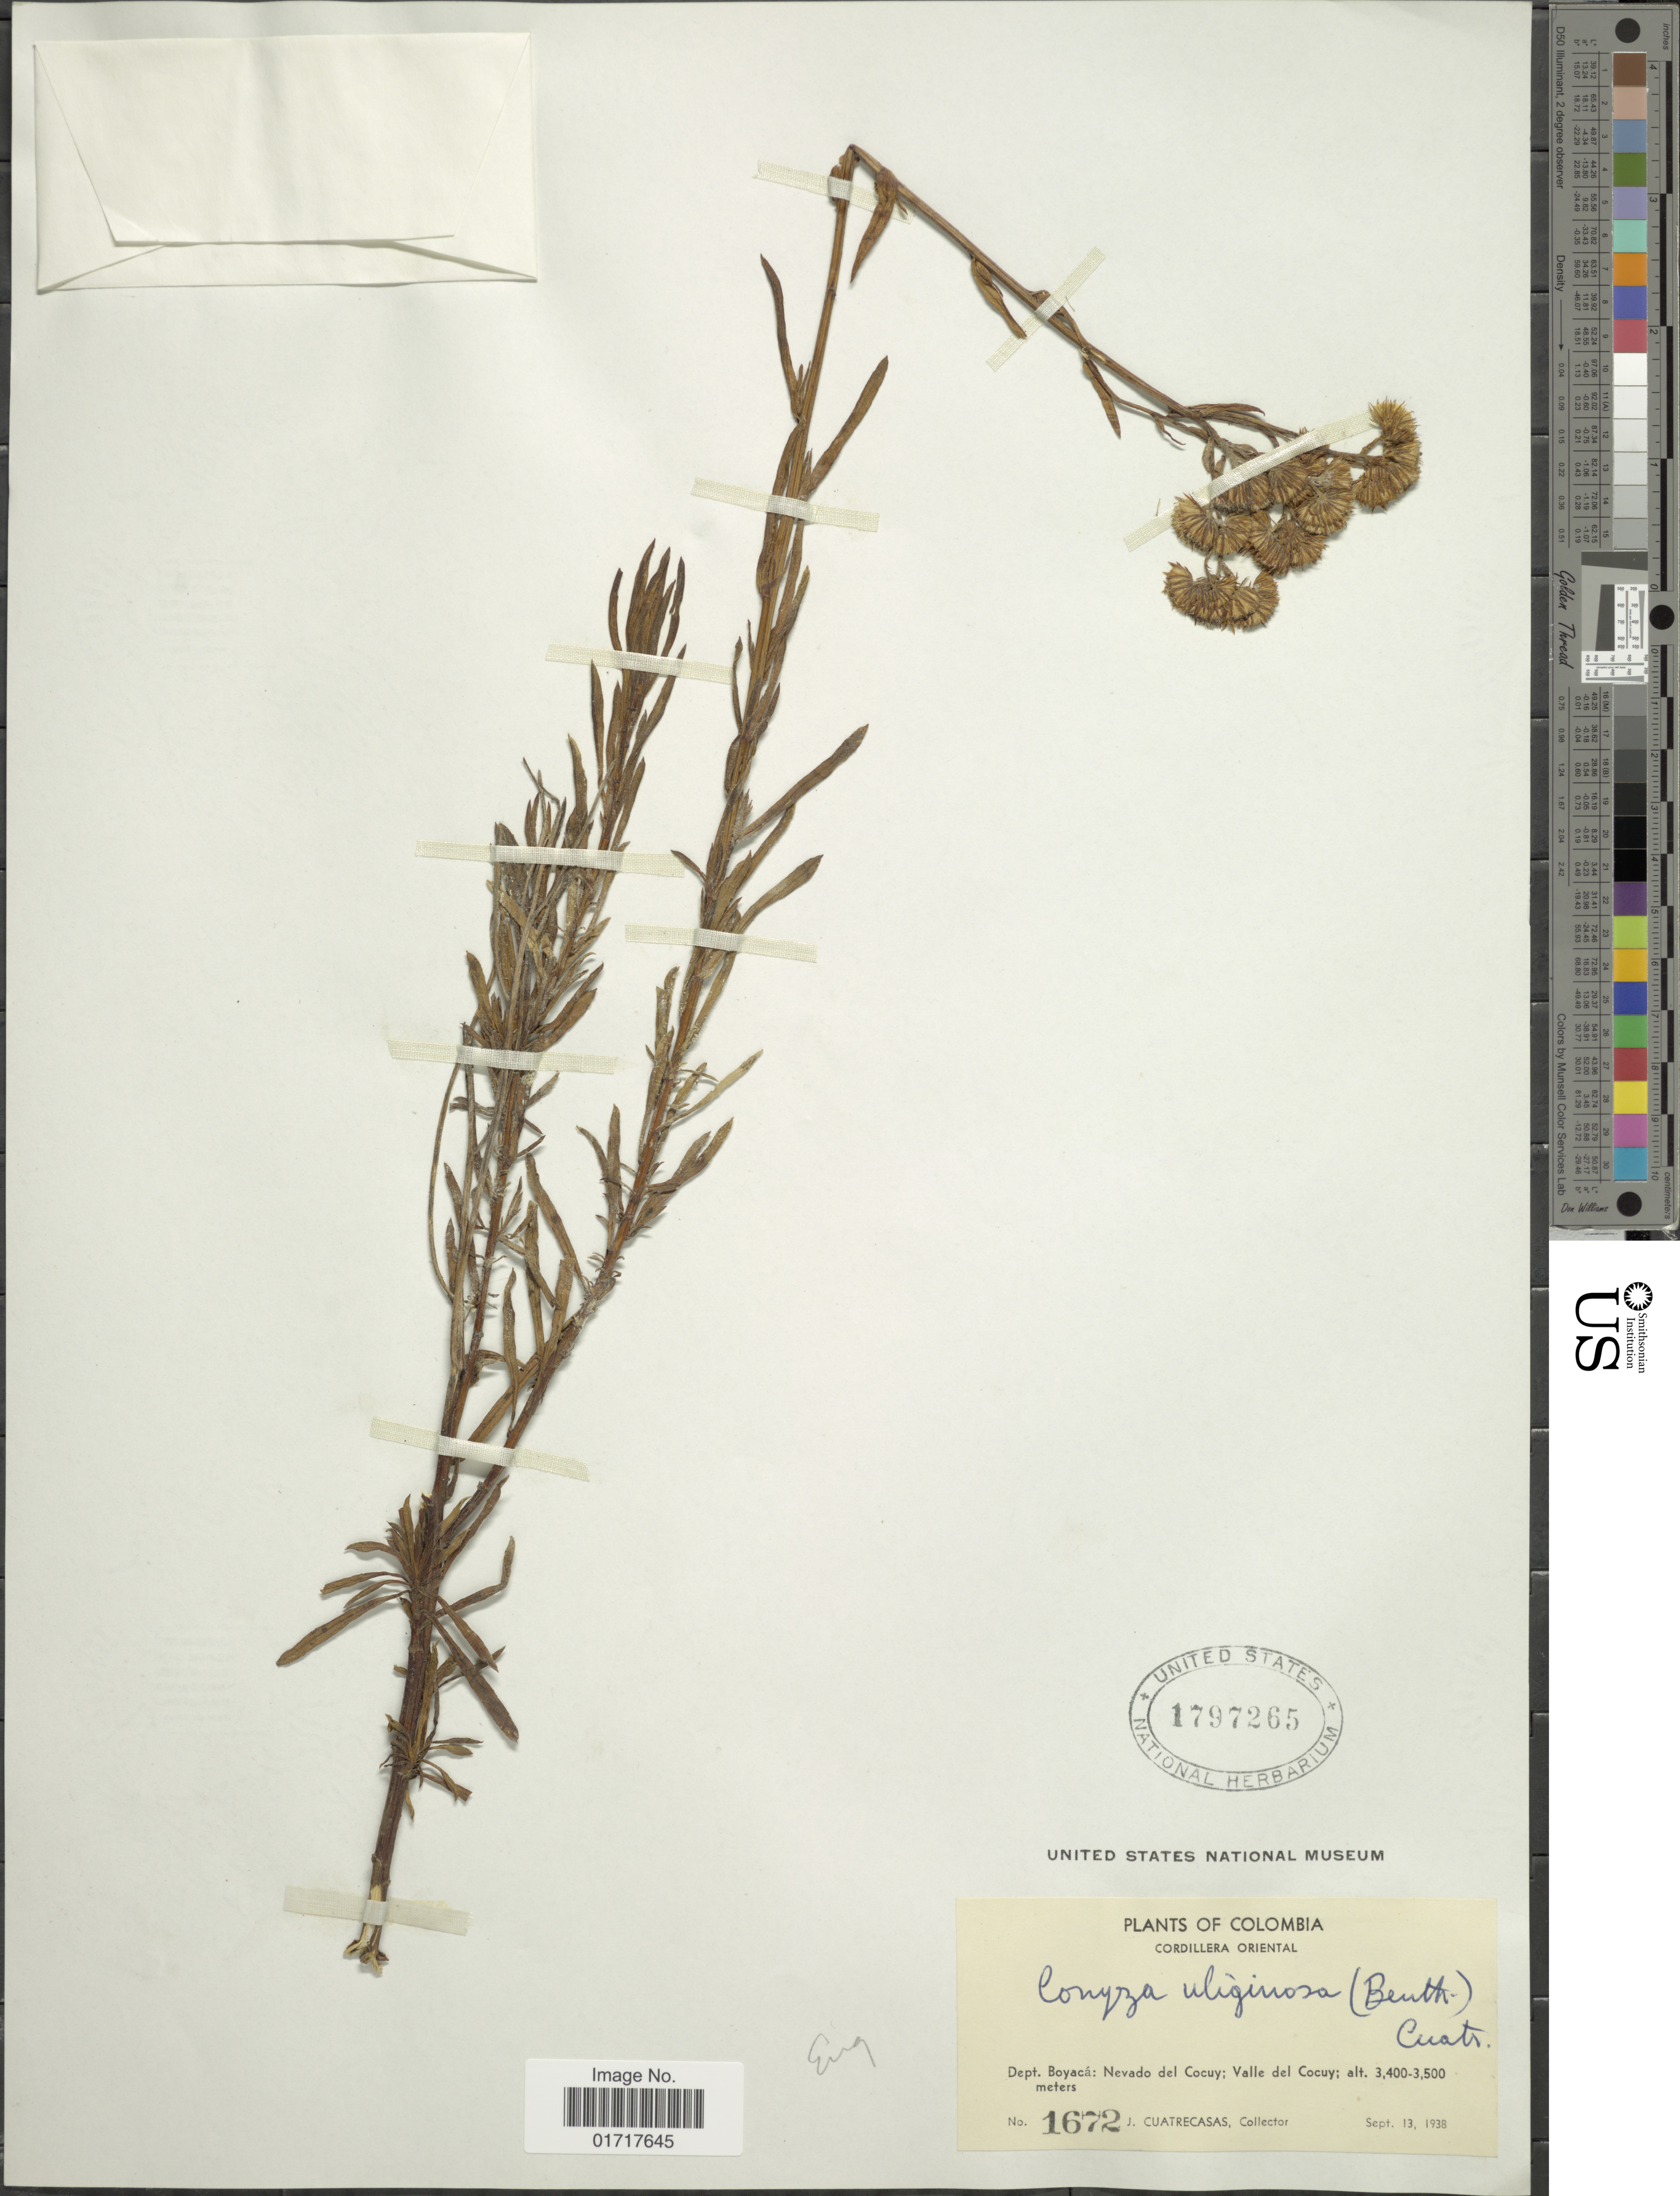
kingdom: Plantae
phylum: Tracheophyta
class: Magnoliopsida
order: Asterales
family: Asteraceae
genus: Conyza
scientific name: Conyza uliginosa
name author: (Benth.) Cuatrec.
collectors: J. Cuatrecasas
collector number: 1672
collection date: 1938-09-13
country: Colombia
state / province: Boyacá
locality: Cordillera Oriental. Dept. Boyaca: Nevado del Cocuy; Valle del Cocuy.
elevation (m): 3400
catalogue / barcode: US 1797265